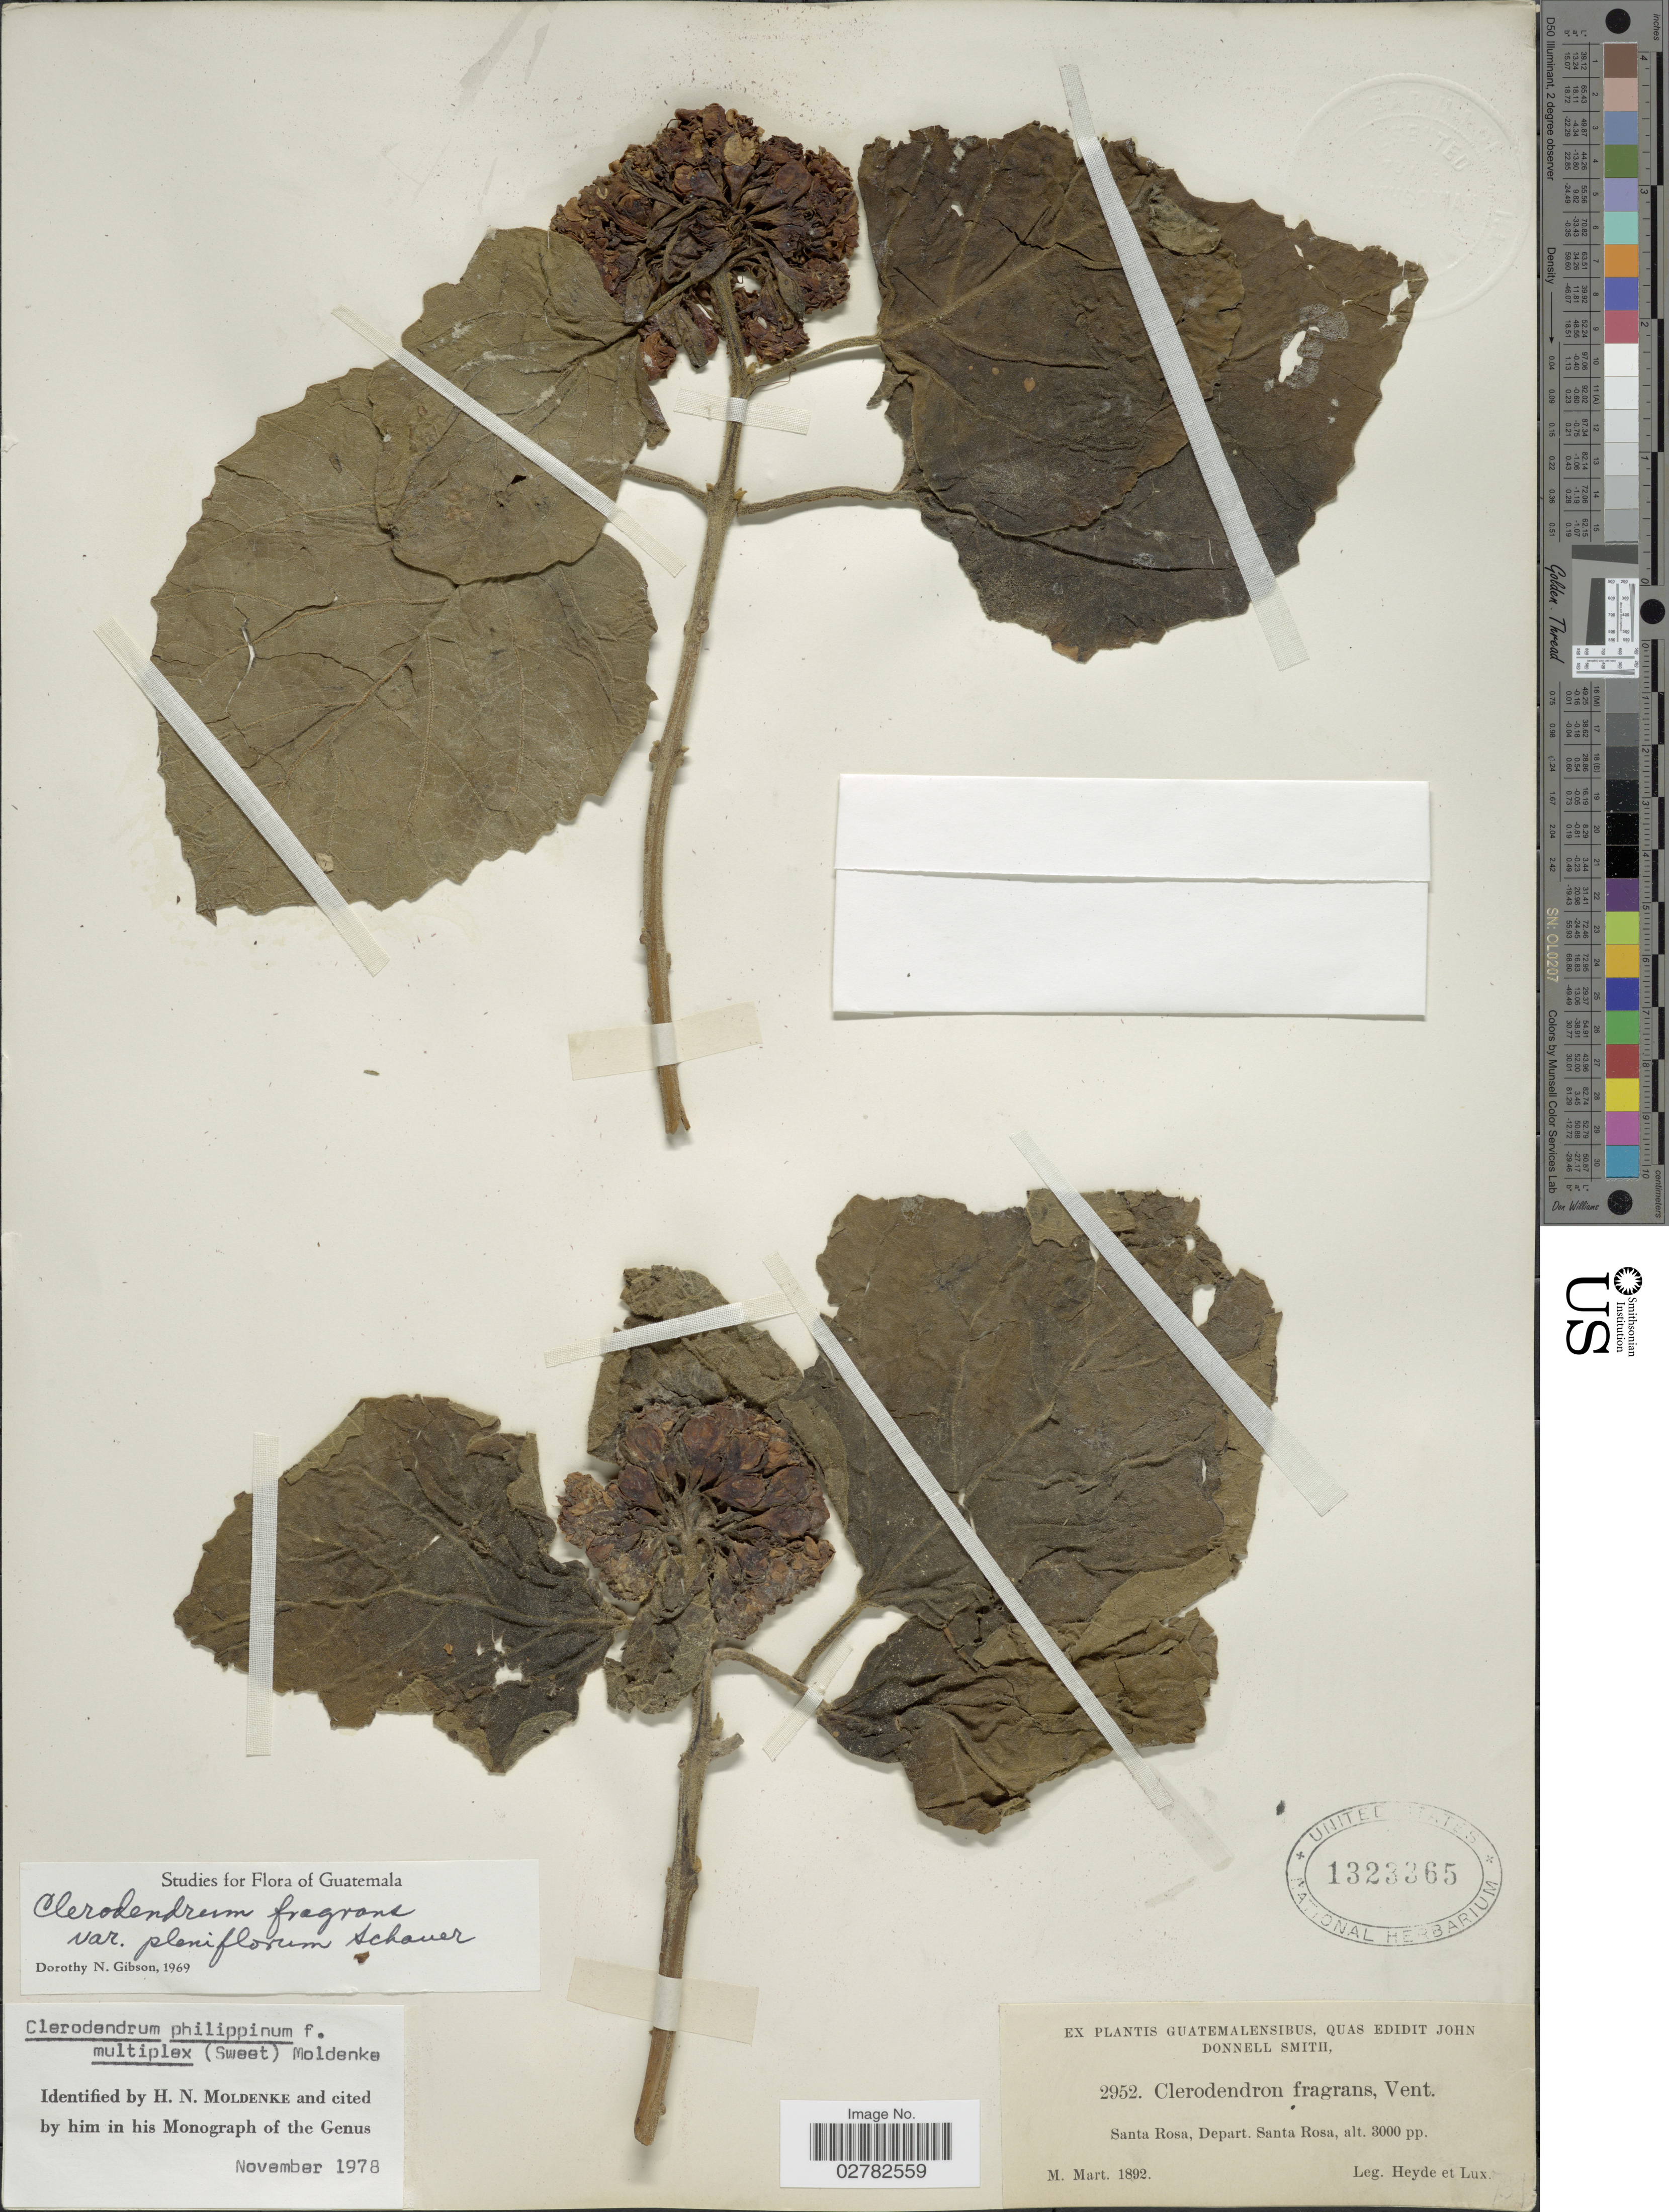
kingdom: Plantae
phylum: Tracheophyta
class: Magnoliopsida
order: Lamiales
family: Lamiaceae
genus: Clerodendrum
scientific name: Clerodendrum philippinum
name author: Schauer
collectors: Heyde & Lux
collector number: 2952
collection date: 1892-03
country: Guatemala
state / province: Santa Rosa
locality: Depart. Santa Rosa.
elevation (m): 914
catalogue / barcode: US 1323365